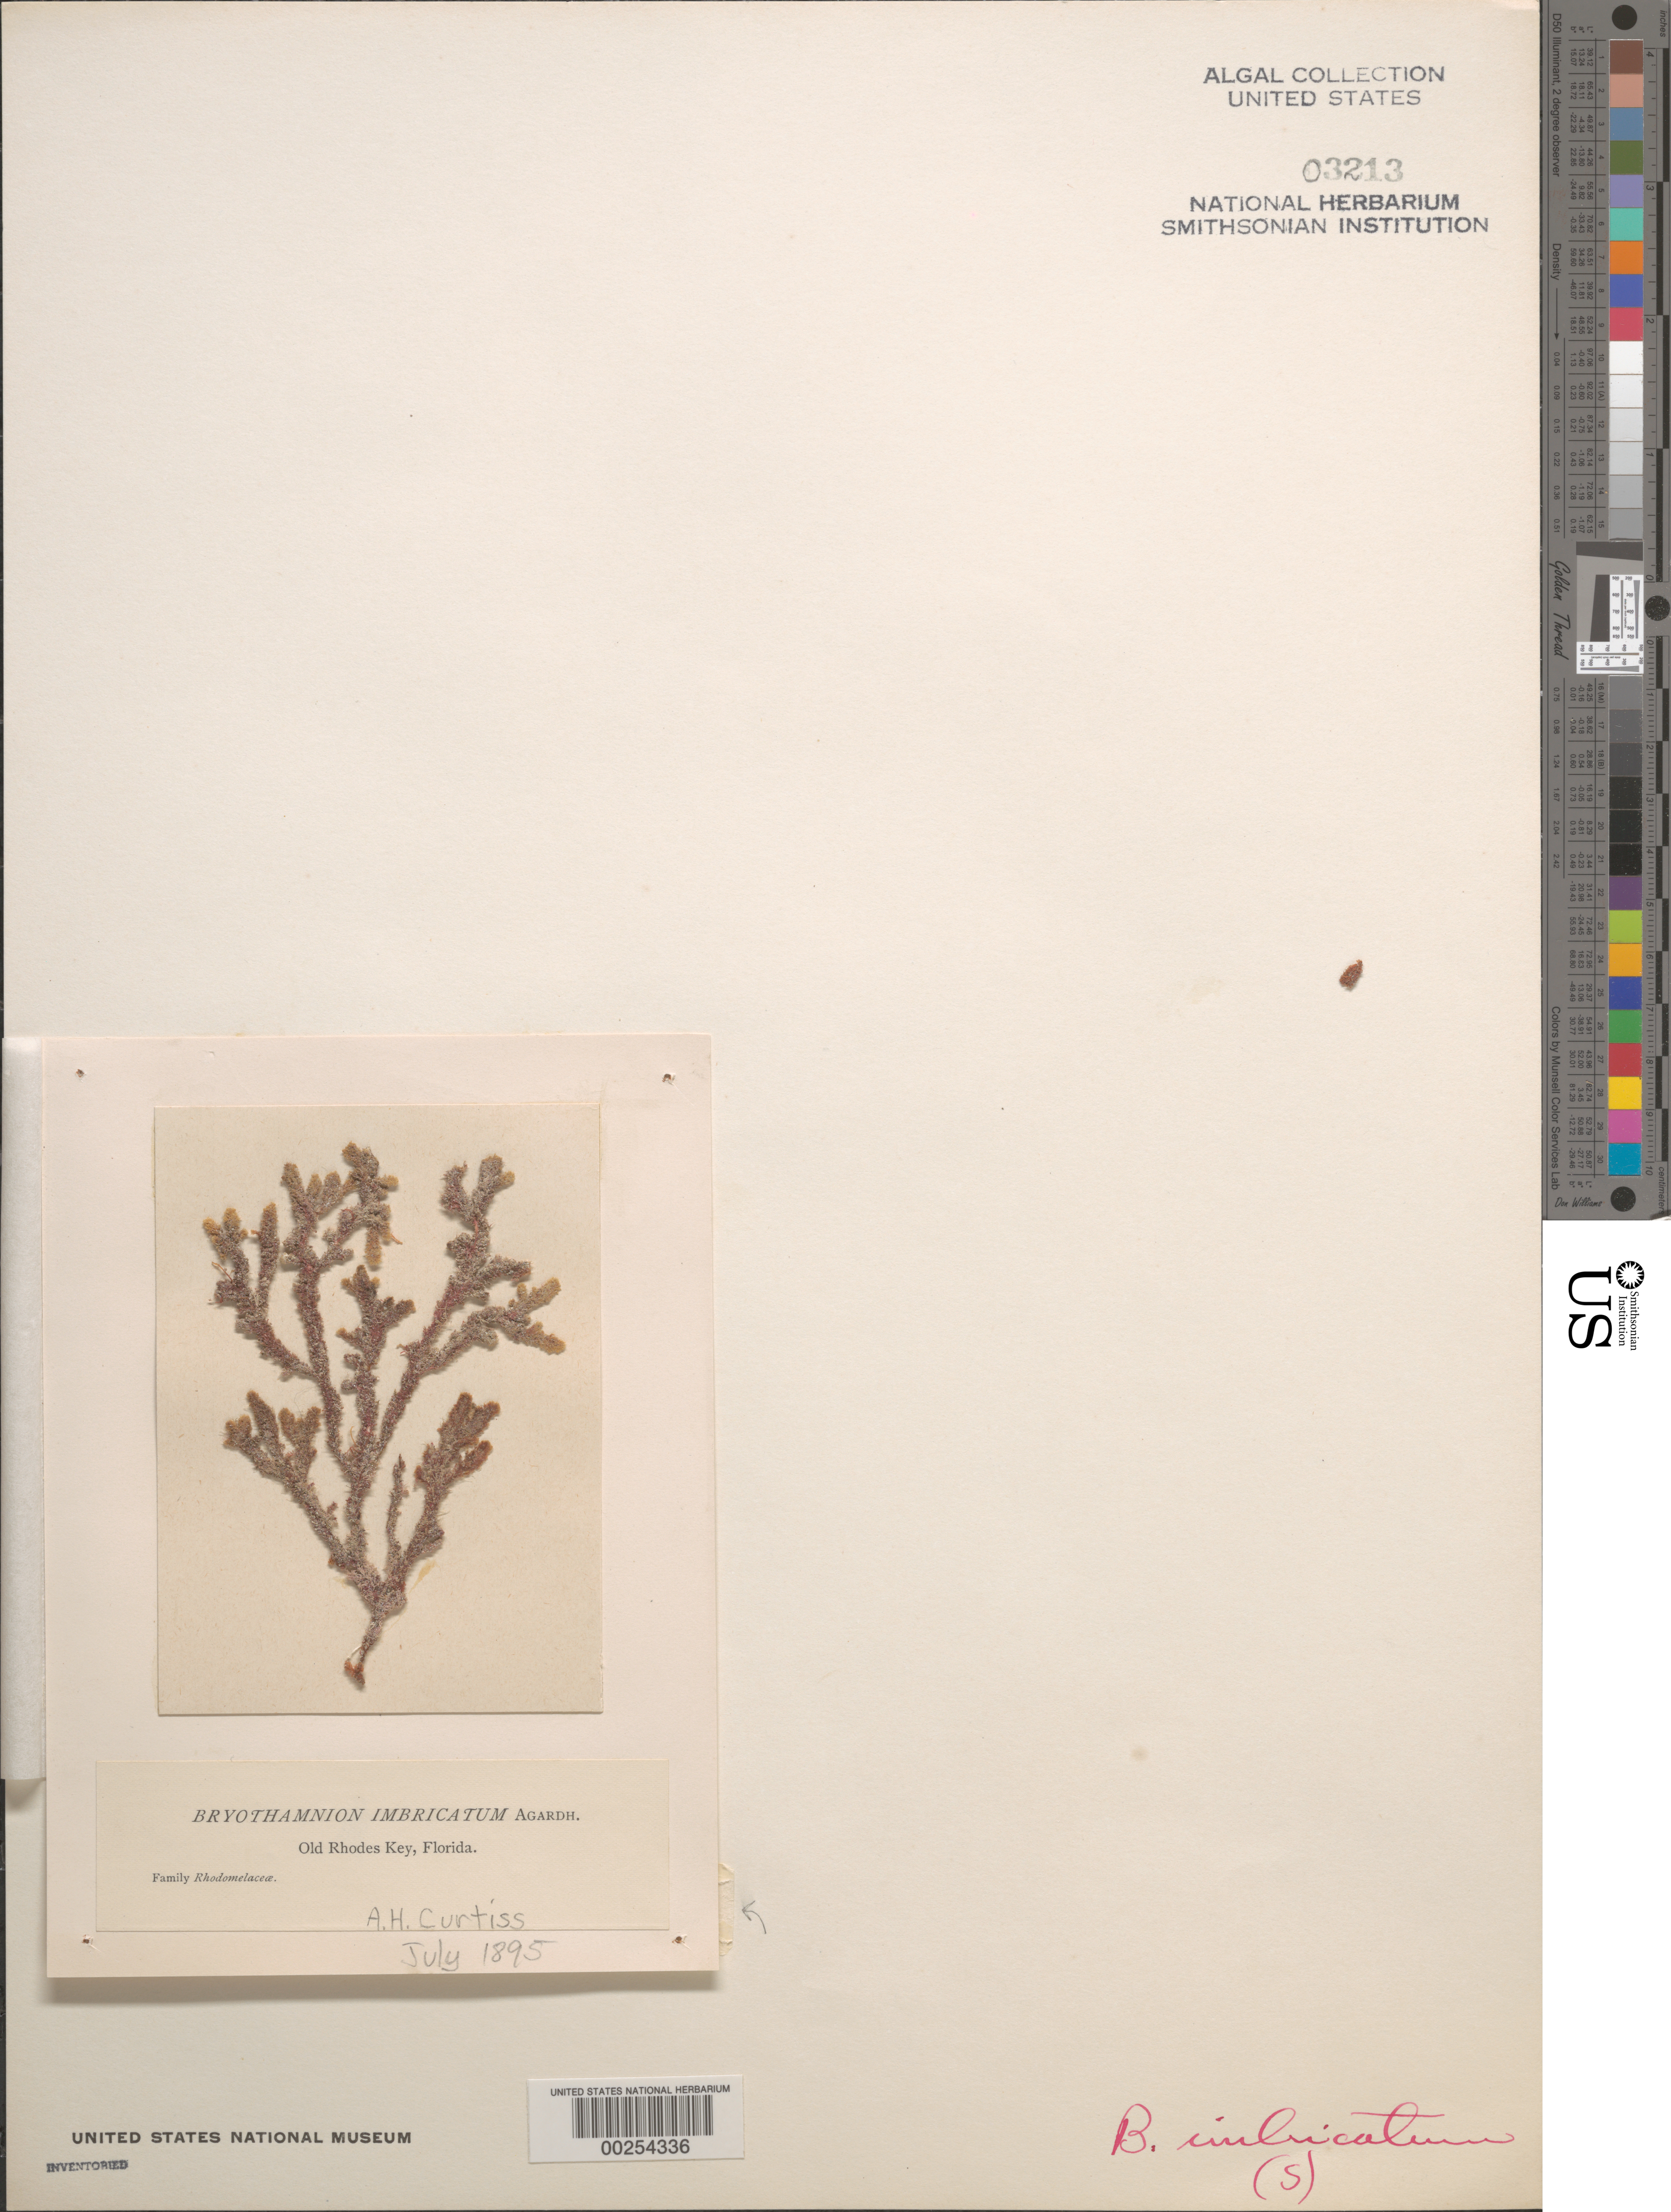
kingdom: Plantae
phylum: Rhodophyta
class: Florideophyceae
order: Ceramiales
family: Rhodomelaceae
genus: Bryothamnion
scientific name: Bryothamnion imbricatum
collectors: A. H. Curtiss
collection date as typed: Jul 1895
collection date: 1895-07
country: United States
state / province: Florida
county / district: Miami-Dade County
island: Old Rhodes Key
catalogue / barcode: US 3213